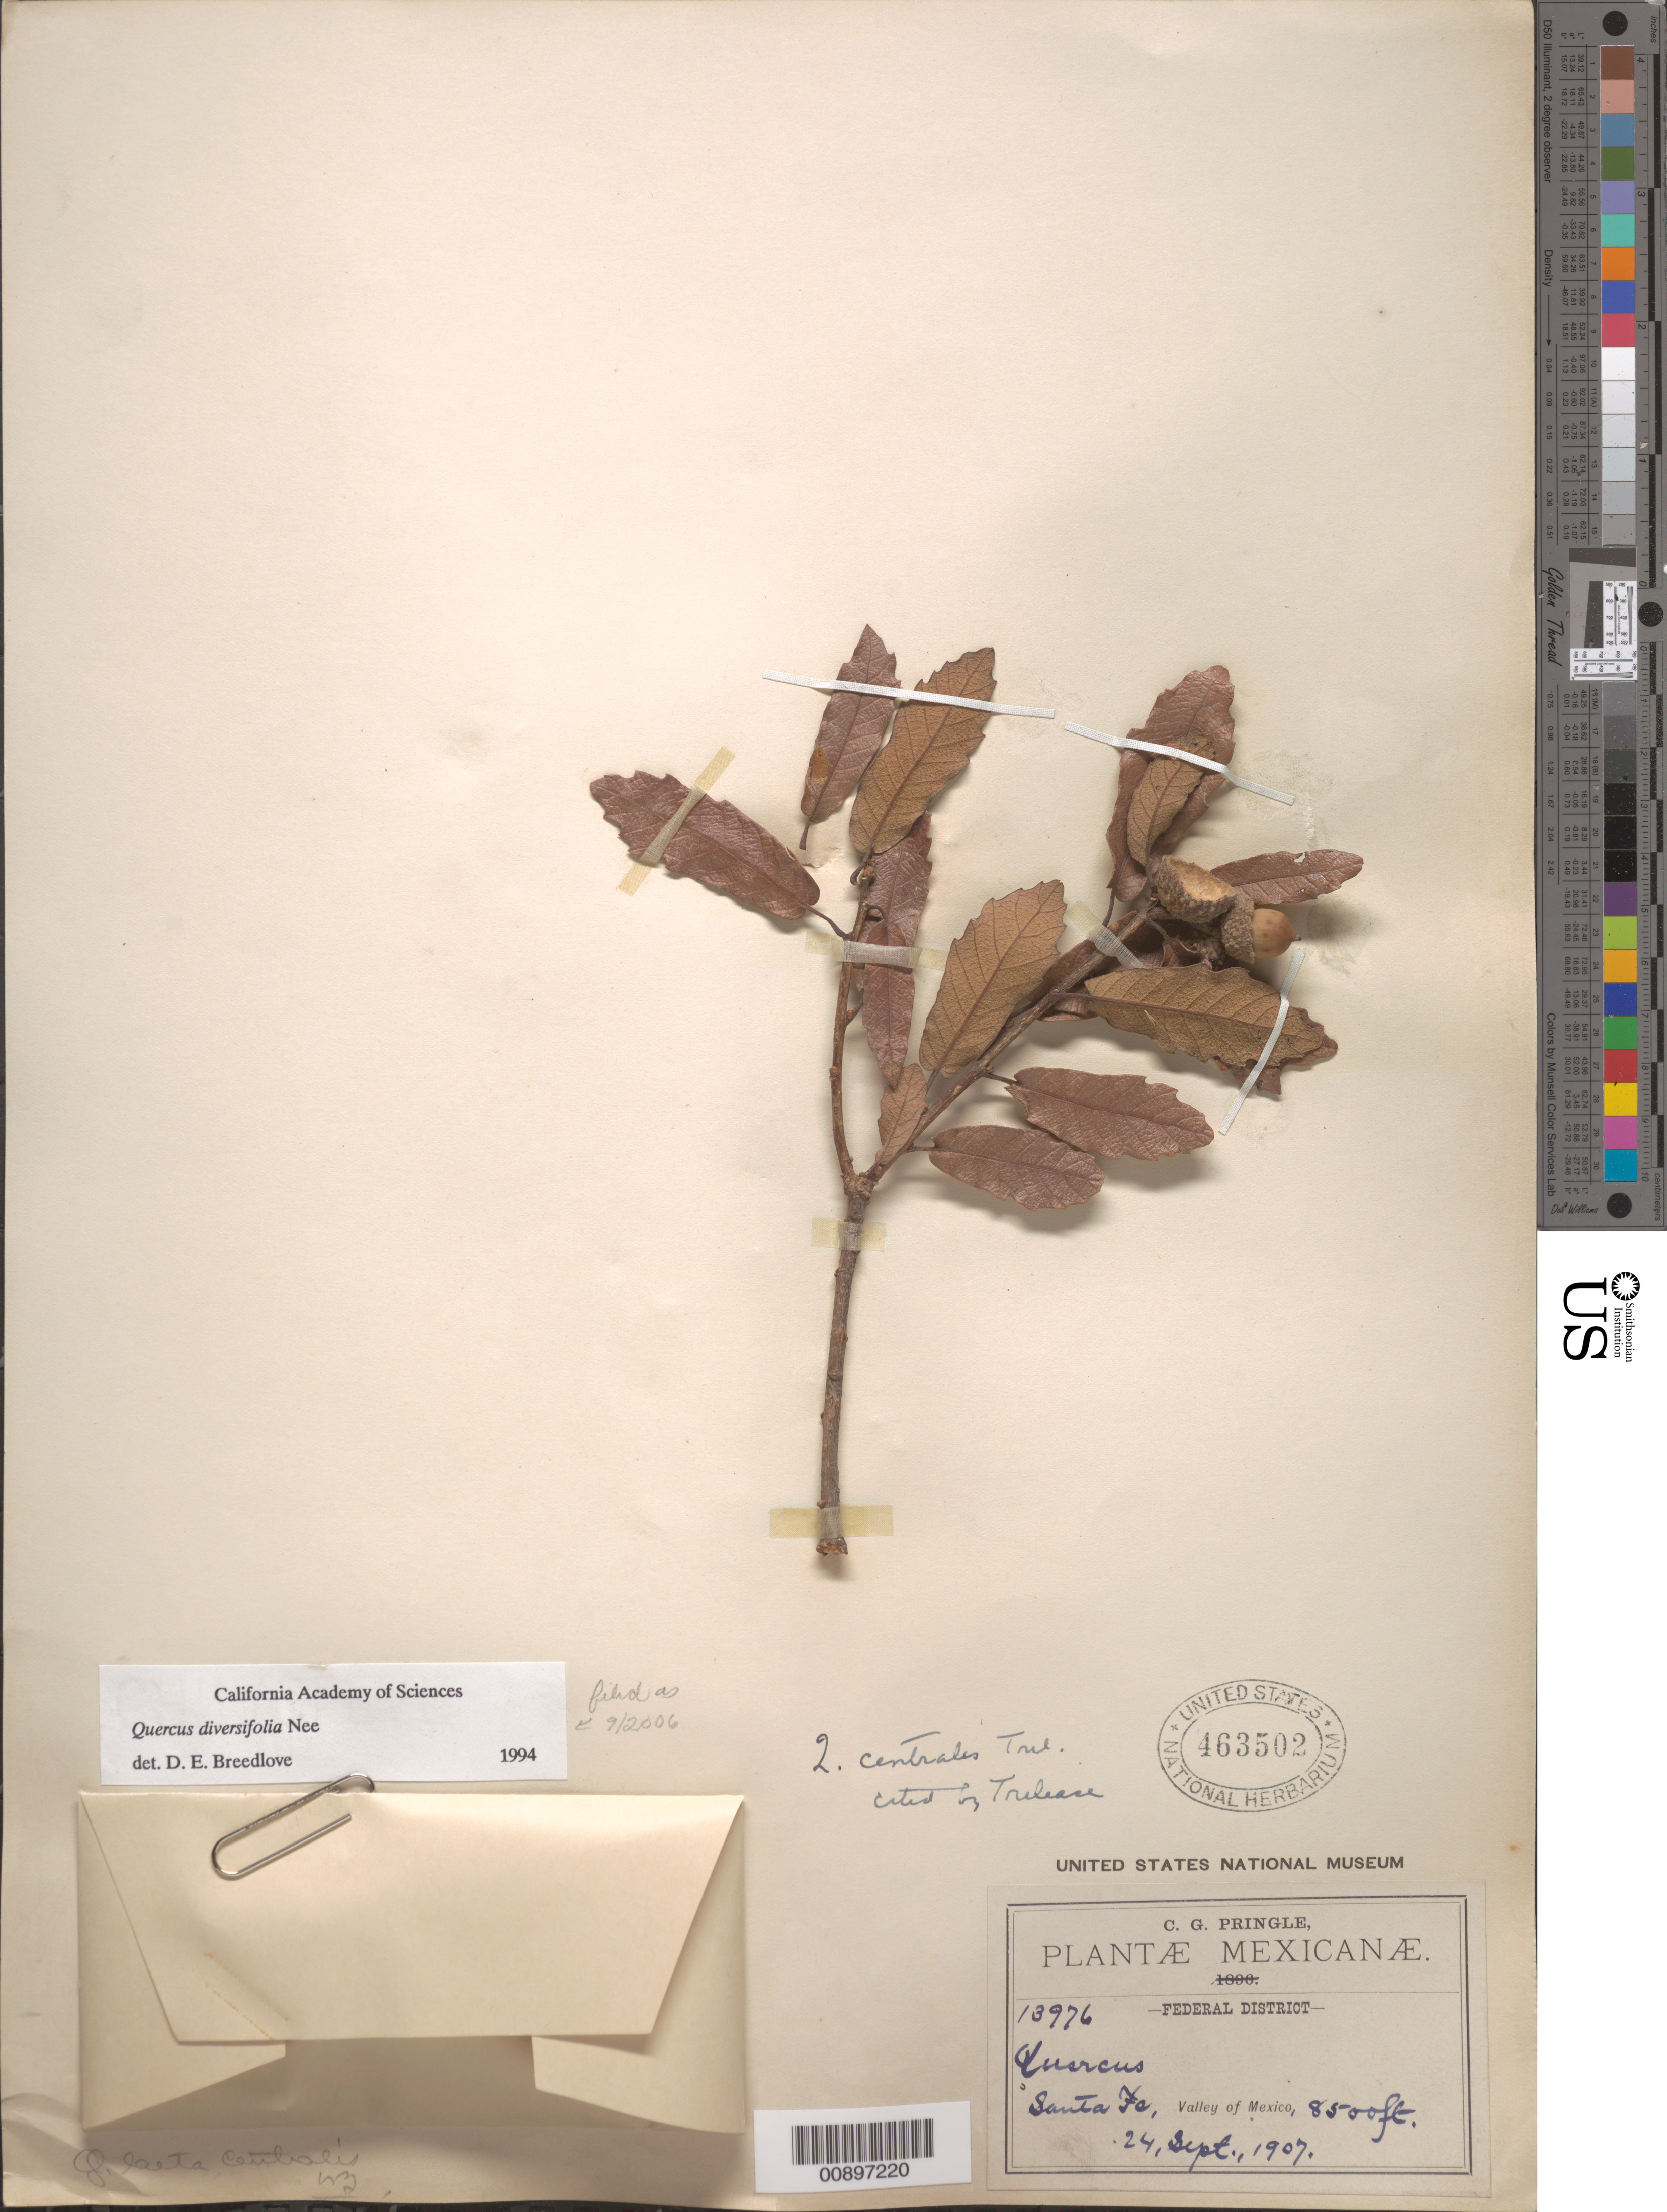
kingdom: Plantae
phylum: Tracheophyta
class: Magnoliopsida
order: Fagales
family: Fagaceae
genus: Quercus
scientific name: Quercus diversifolia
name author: Née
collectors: C. G. Pringle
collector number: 13976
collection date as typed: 24 Sep 1907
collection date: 1907-09-24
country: Mexico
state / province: Distrito Federal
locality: Santa Fé, Valley of Mexico. Federal District.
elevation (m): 2591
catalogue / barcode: US 463502